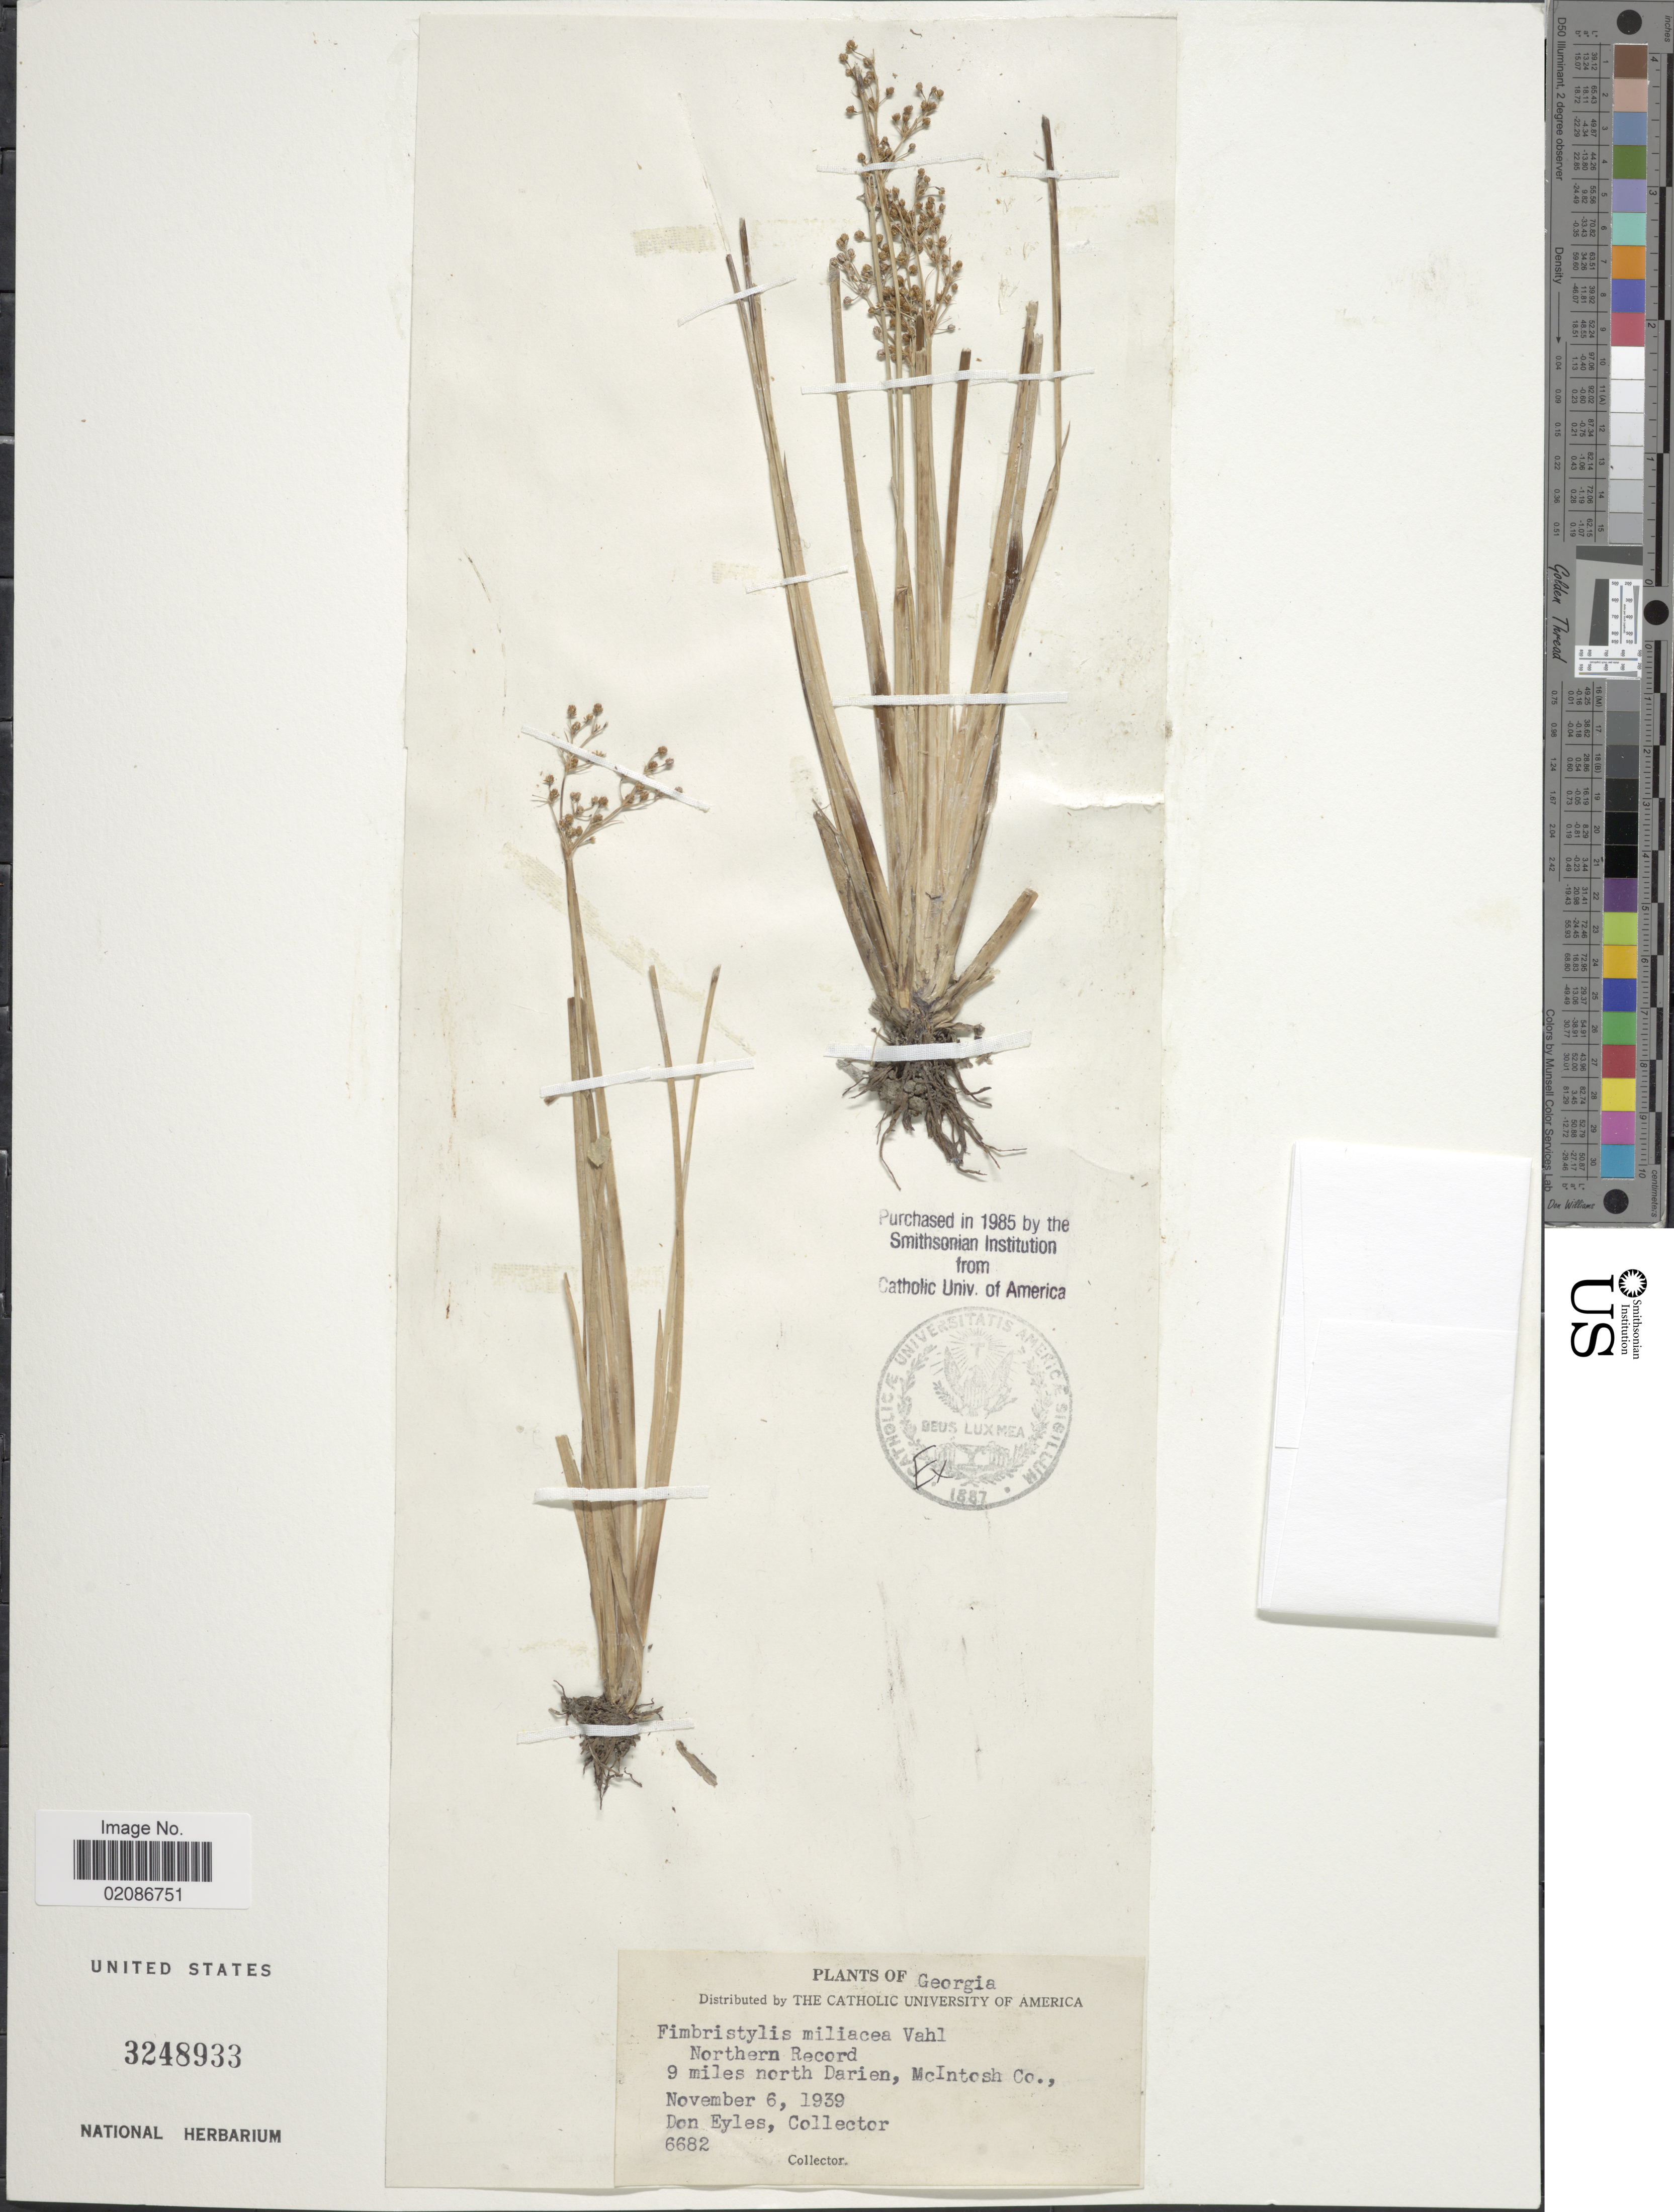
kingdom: Plantae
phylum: Tracheophyta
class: Liliopsida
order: Poales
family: Cyperaceae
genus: Fimbristylis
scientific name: Fimbristylis littoralis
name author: Gaudich.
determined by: Strong, M. T., (US), Smithsonian Institution - National Museum of Natural History (UNITED STATES)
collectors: D. Eyles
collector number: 6682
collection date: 1939-11-06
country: United States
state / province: Georgia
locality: Northern Record 9 miles north Darien, McIntosh Co.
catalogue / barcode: US 3248933